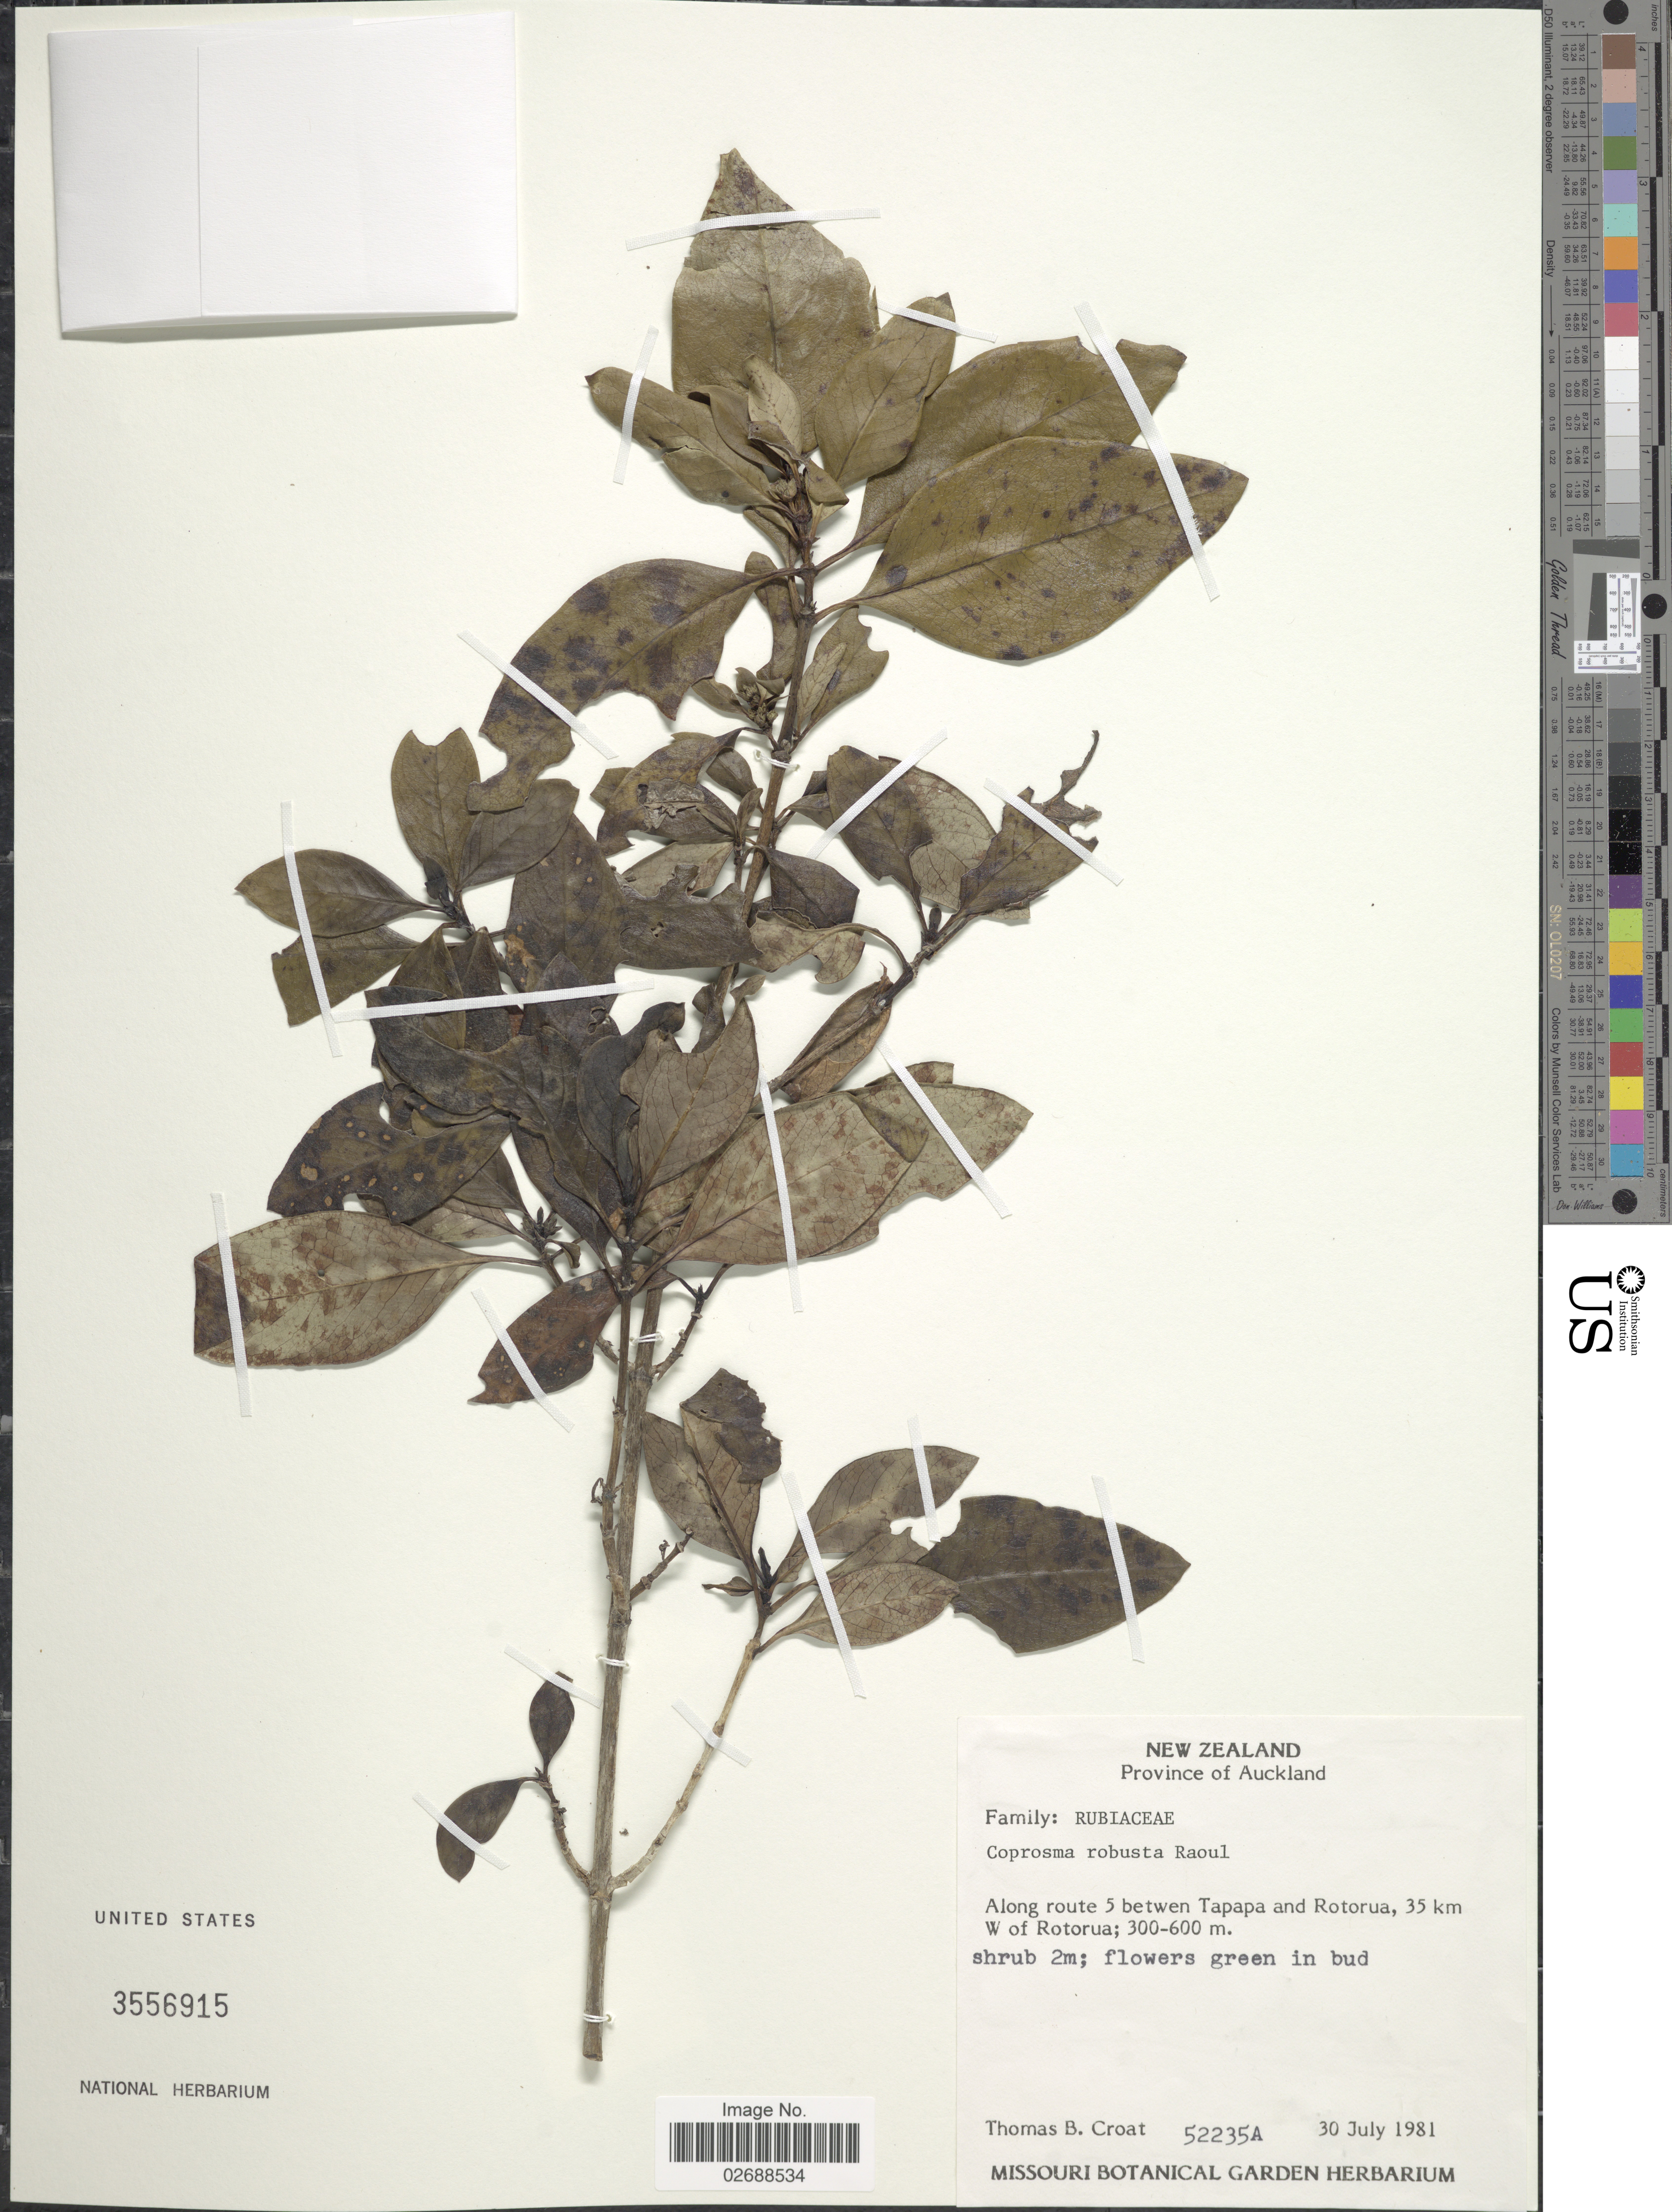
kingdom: Plantae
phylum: Tracheophyta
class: Magnoliopsida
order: Gentianales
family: Rubiaceae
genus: Coprosma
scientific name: Coprosma robusta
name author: Raoul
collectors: T. B. Croat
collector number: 52235A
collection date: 1981-07-30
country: New Zealand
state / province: Auckland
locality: Along route 5 between Tapapa and Rotorua, 35 km W of Rotorua.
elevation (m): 300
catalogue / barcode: US 3556915